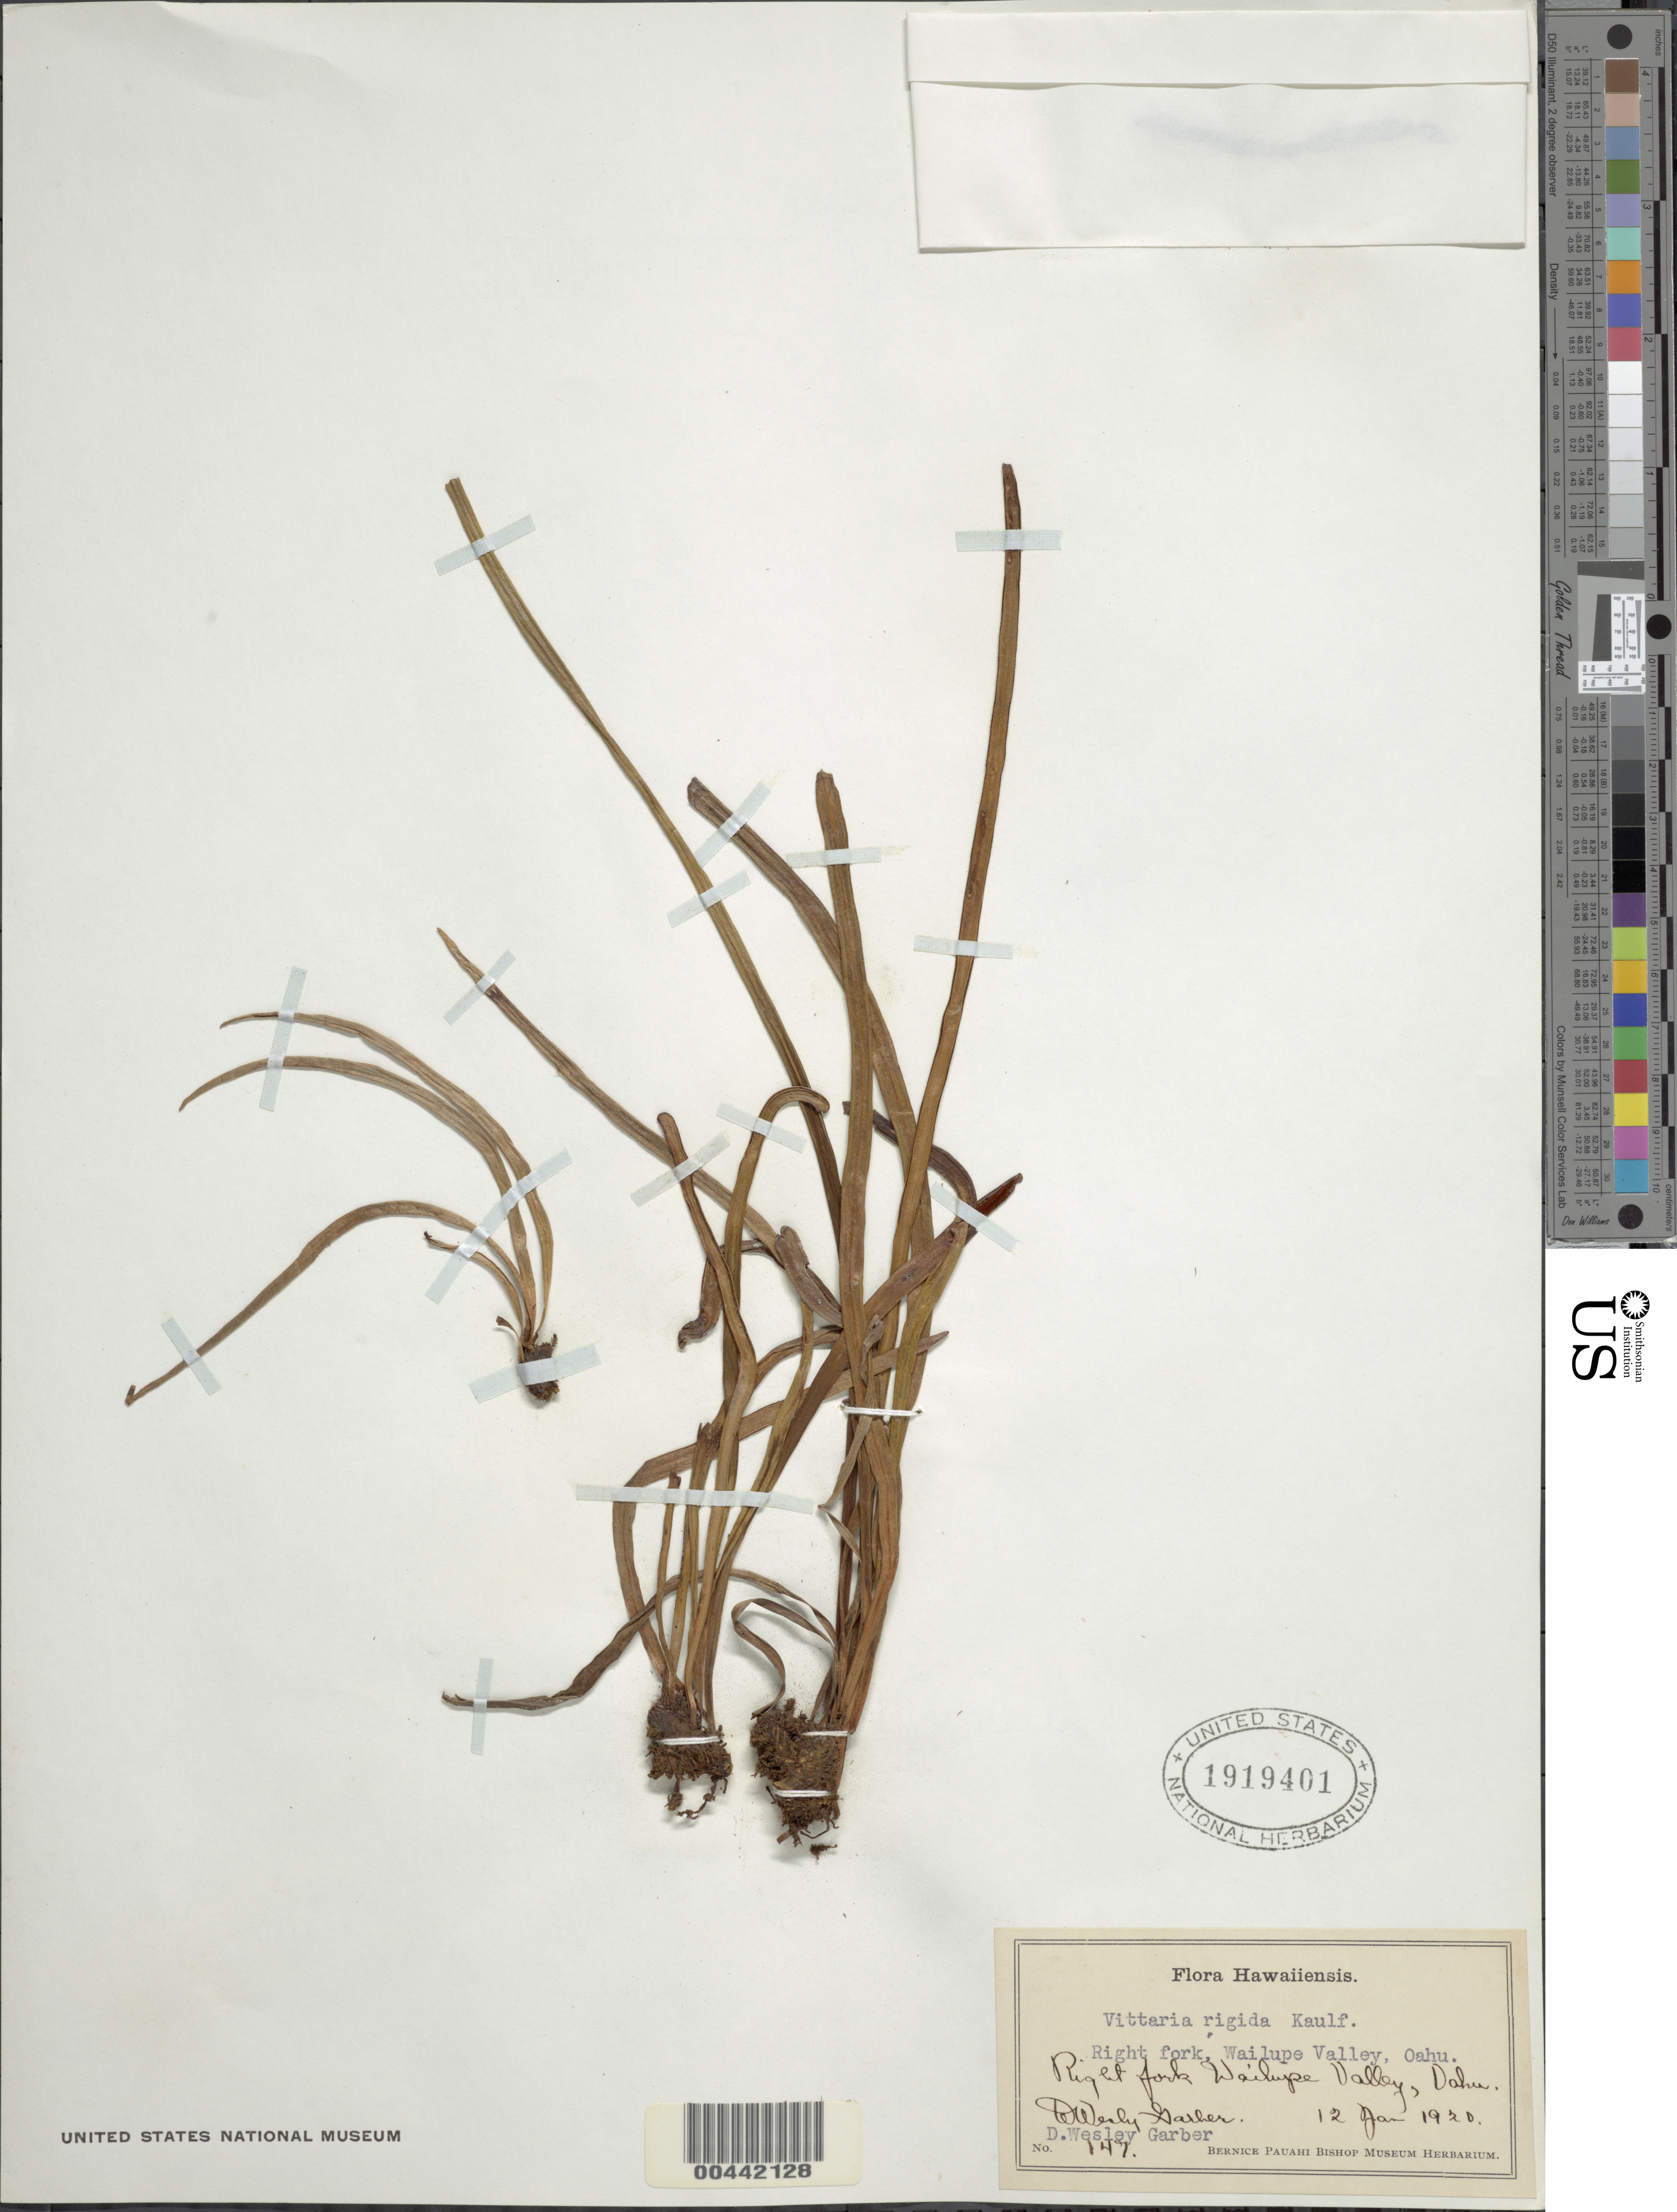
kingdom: Plantae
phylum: Tracheophyta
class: Polypodiopsida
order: Polypodiales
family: Pteridaceae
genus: Haplopteris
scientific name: Haplopteris elongata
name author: (Sw.) Crane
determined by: Wagner, W. L., (BOT), Smithsonian Institution - National Museum of Natural History (UNITED STATES)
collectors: D. W. Garber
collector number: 147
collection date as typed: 12 Jan 1920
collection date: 1920-01-12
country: United States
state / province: Hawaii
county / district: Honolulu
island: Oahu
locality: Rt. fork, Wailupe Valley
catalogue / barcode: US 1919401